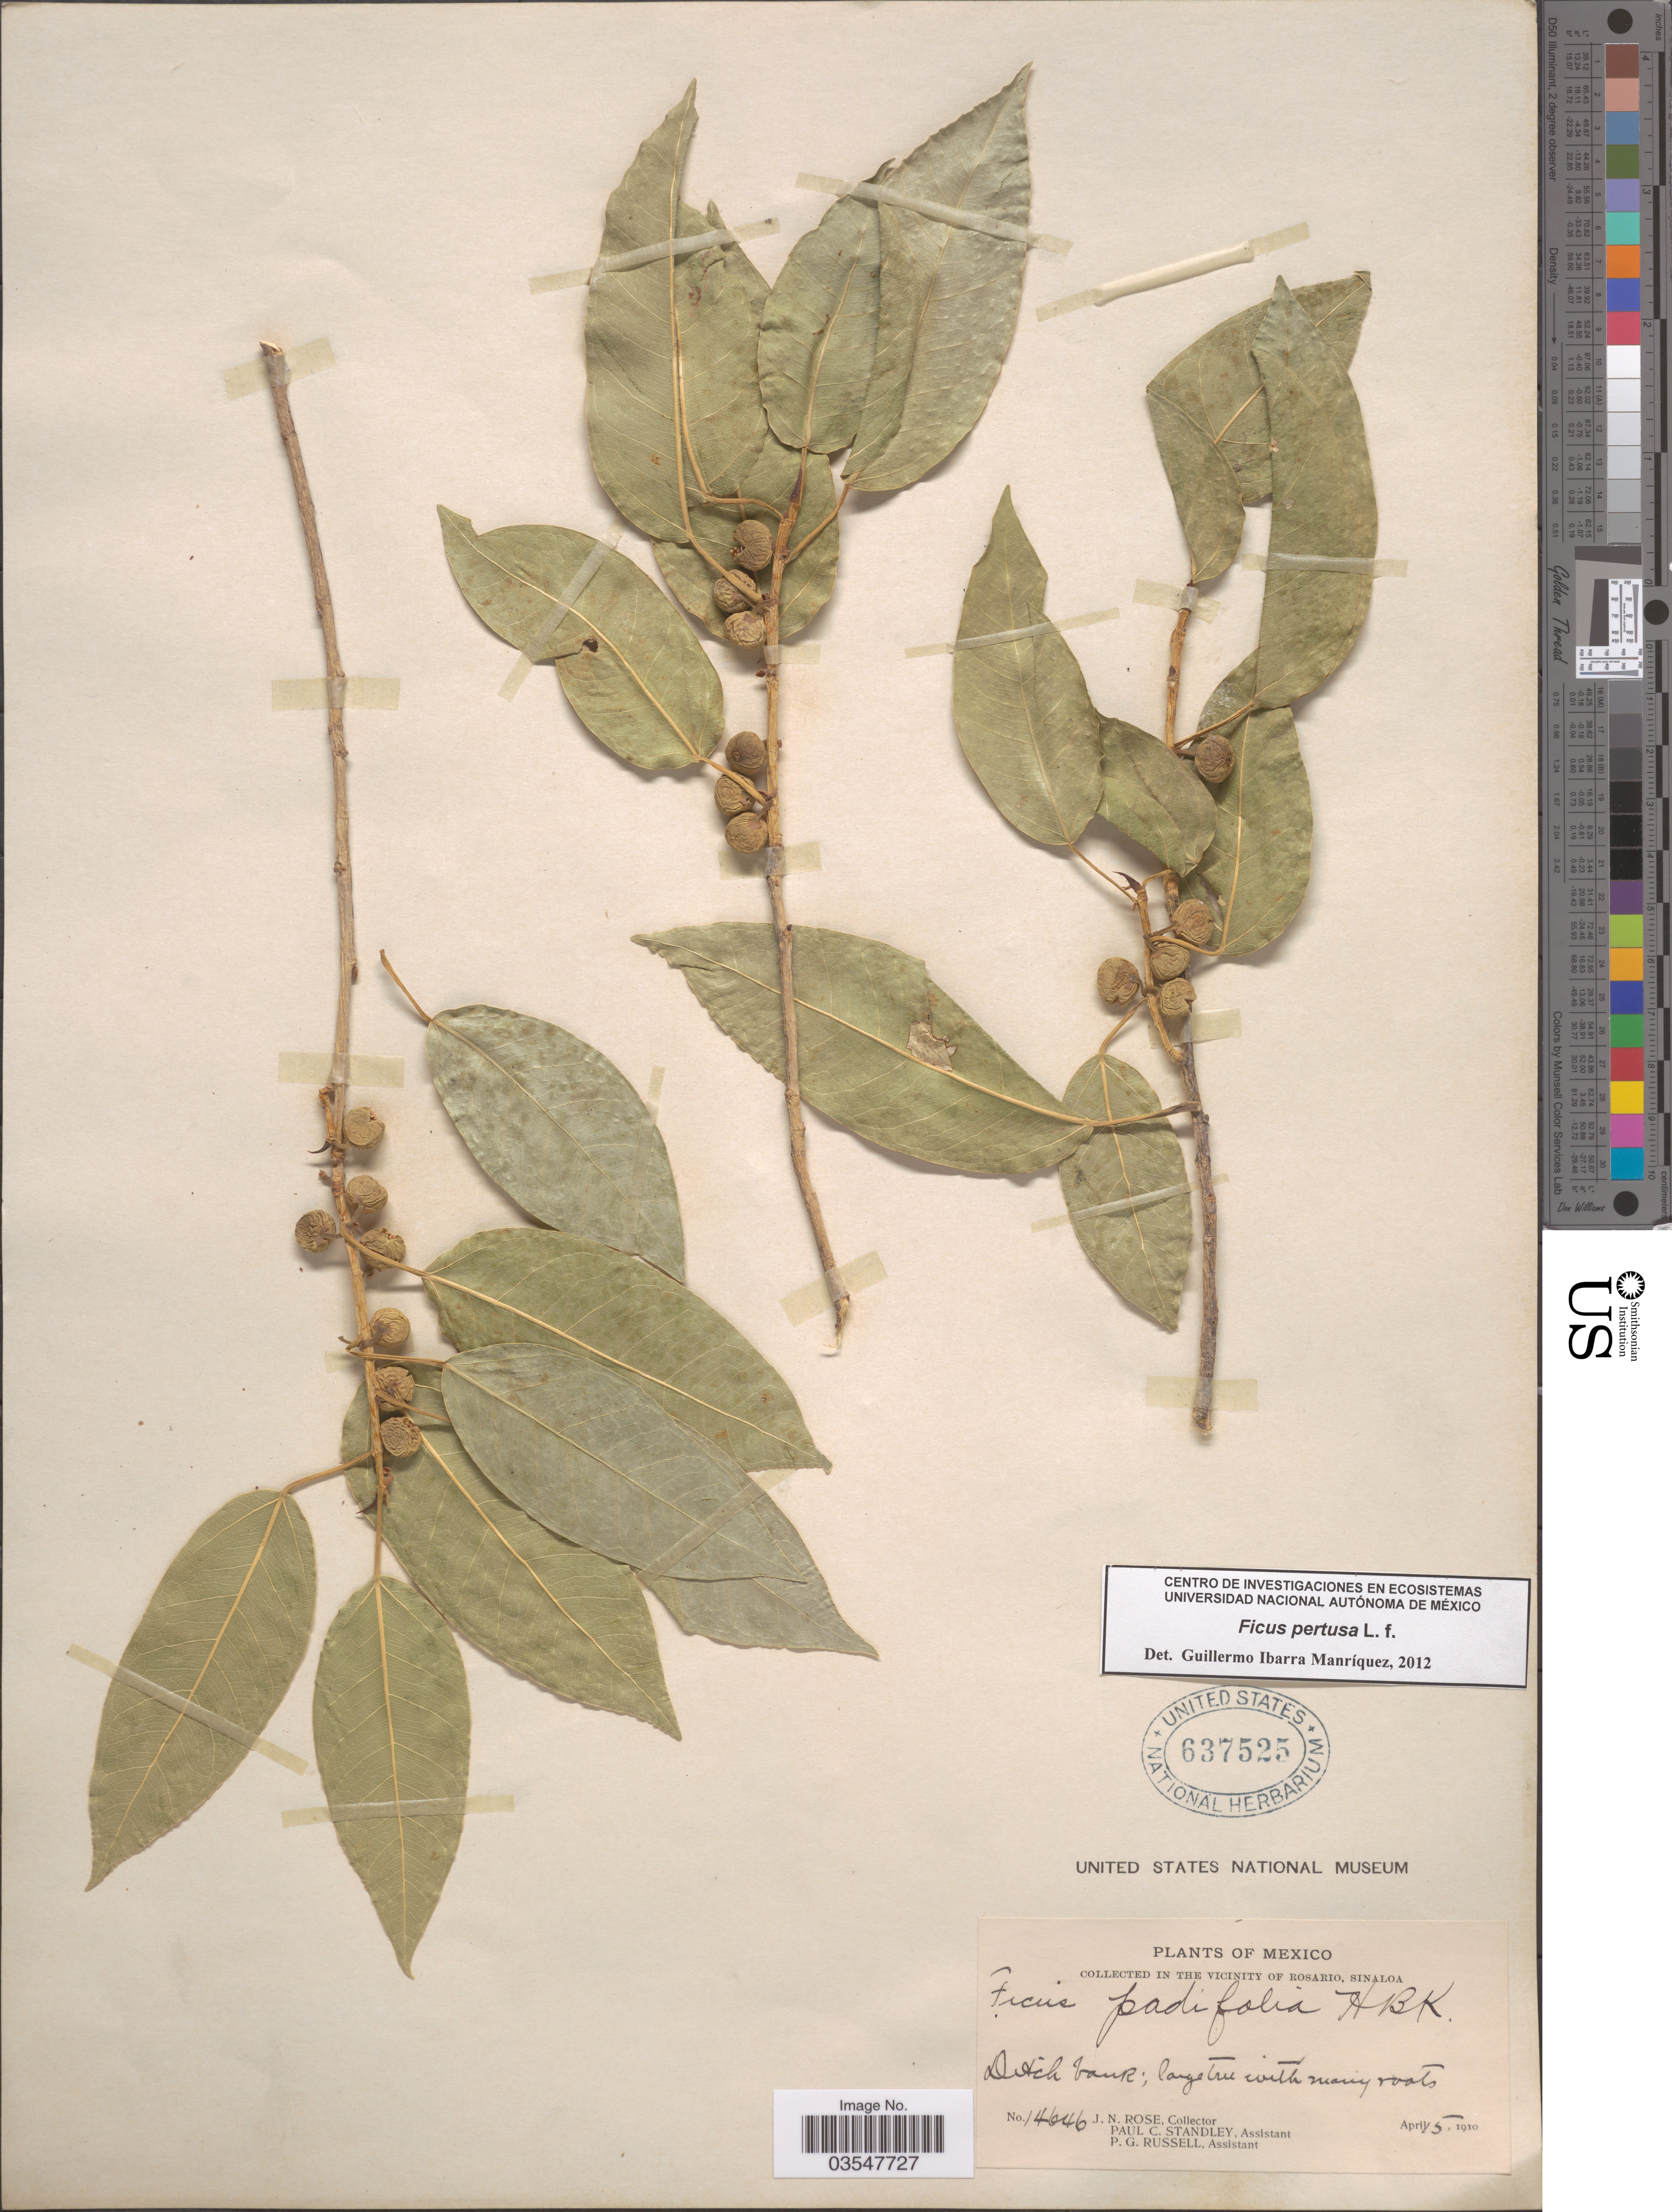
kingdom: Plantae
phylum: Tracheophyta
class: Magnoliopsida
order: Rosales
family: Moraceae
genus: Ficus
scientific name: Ficus pertusa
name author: L. f.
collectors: J. N. Rose, P. C. Standley & P. G. Russell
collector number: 14646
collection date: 1910-04-15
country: Mexico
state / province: Sinaloa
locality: In the vicinity of Rosario.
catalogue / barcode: US 637525